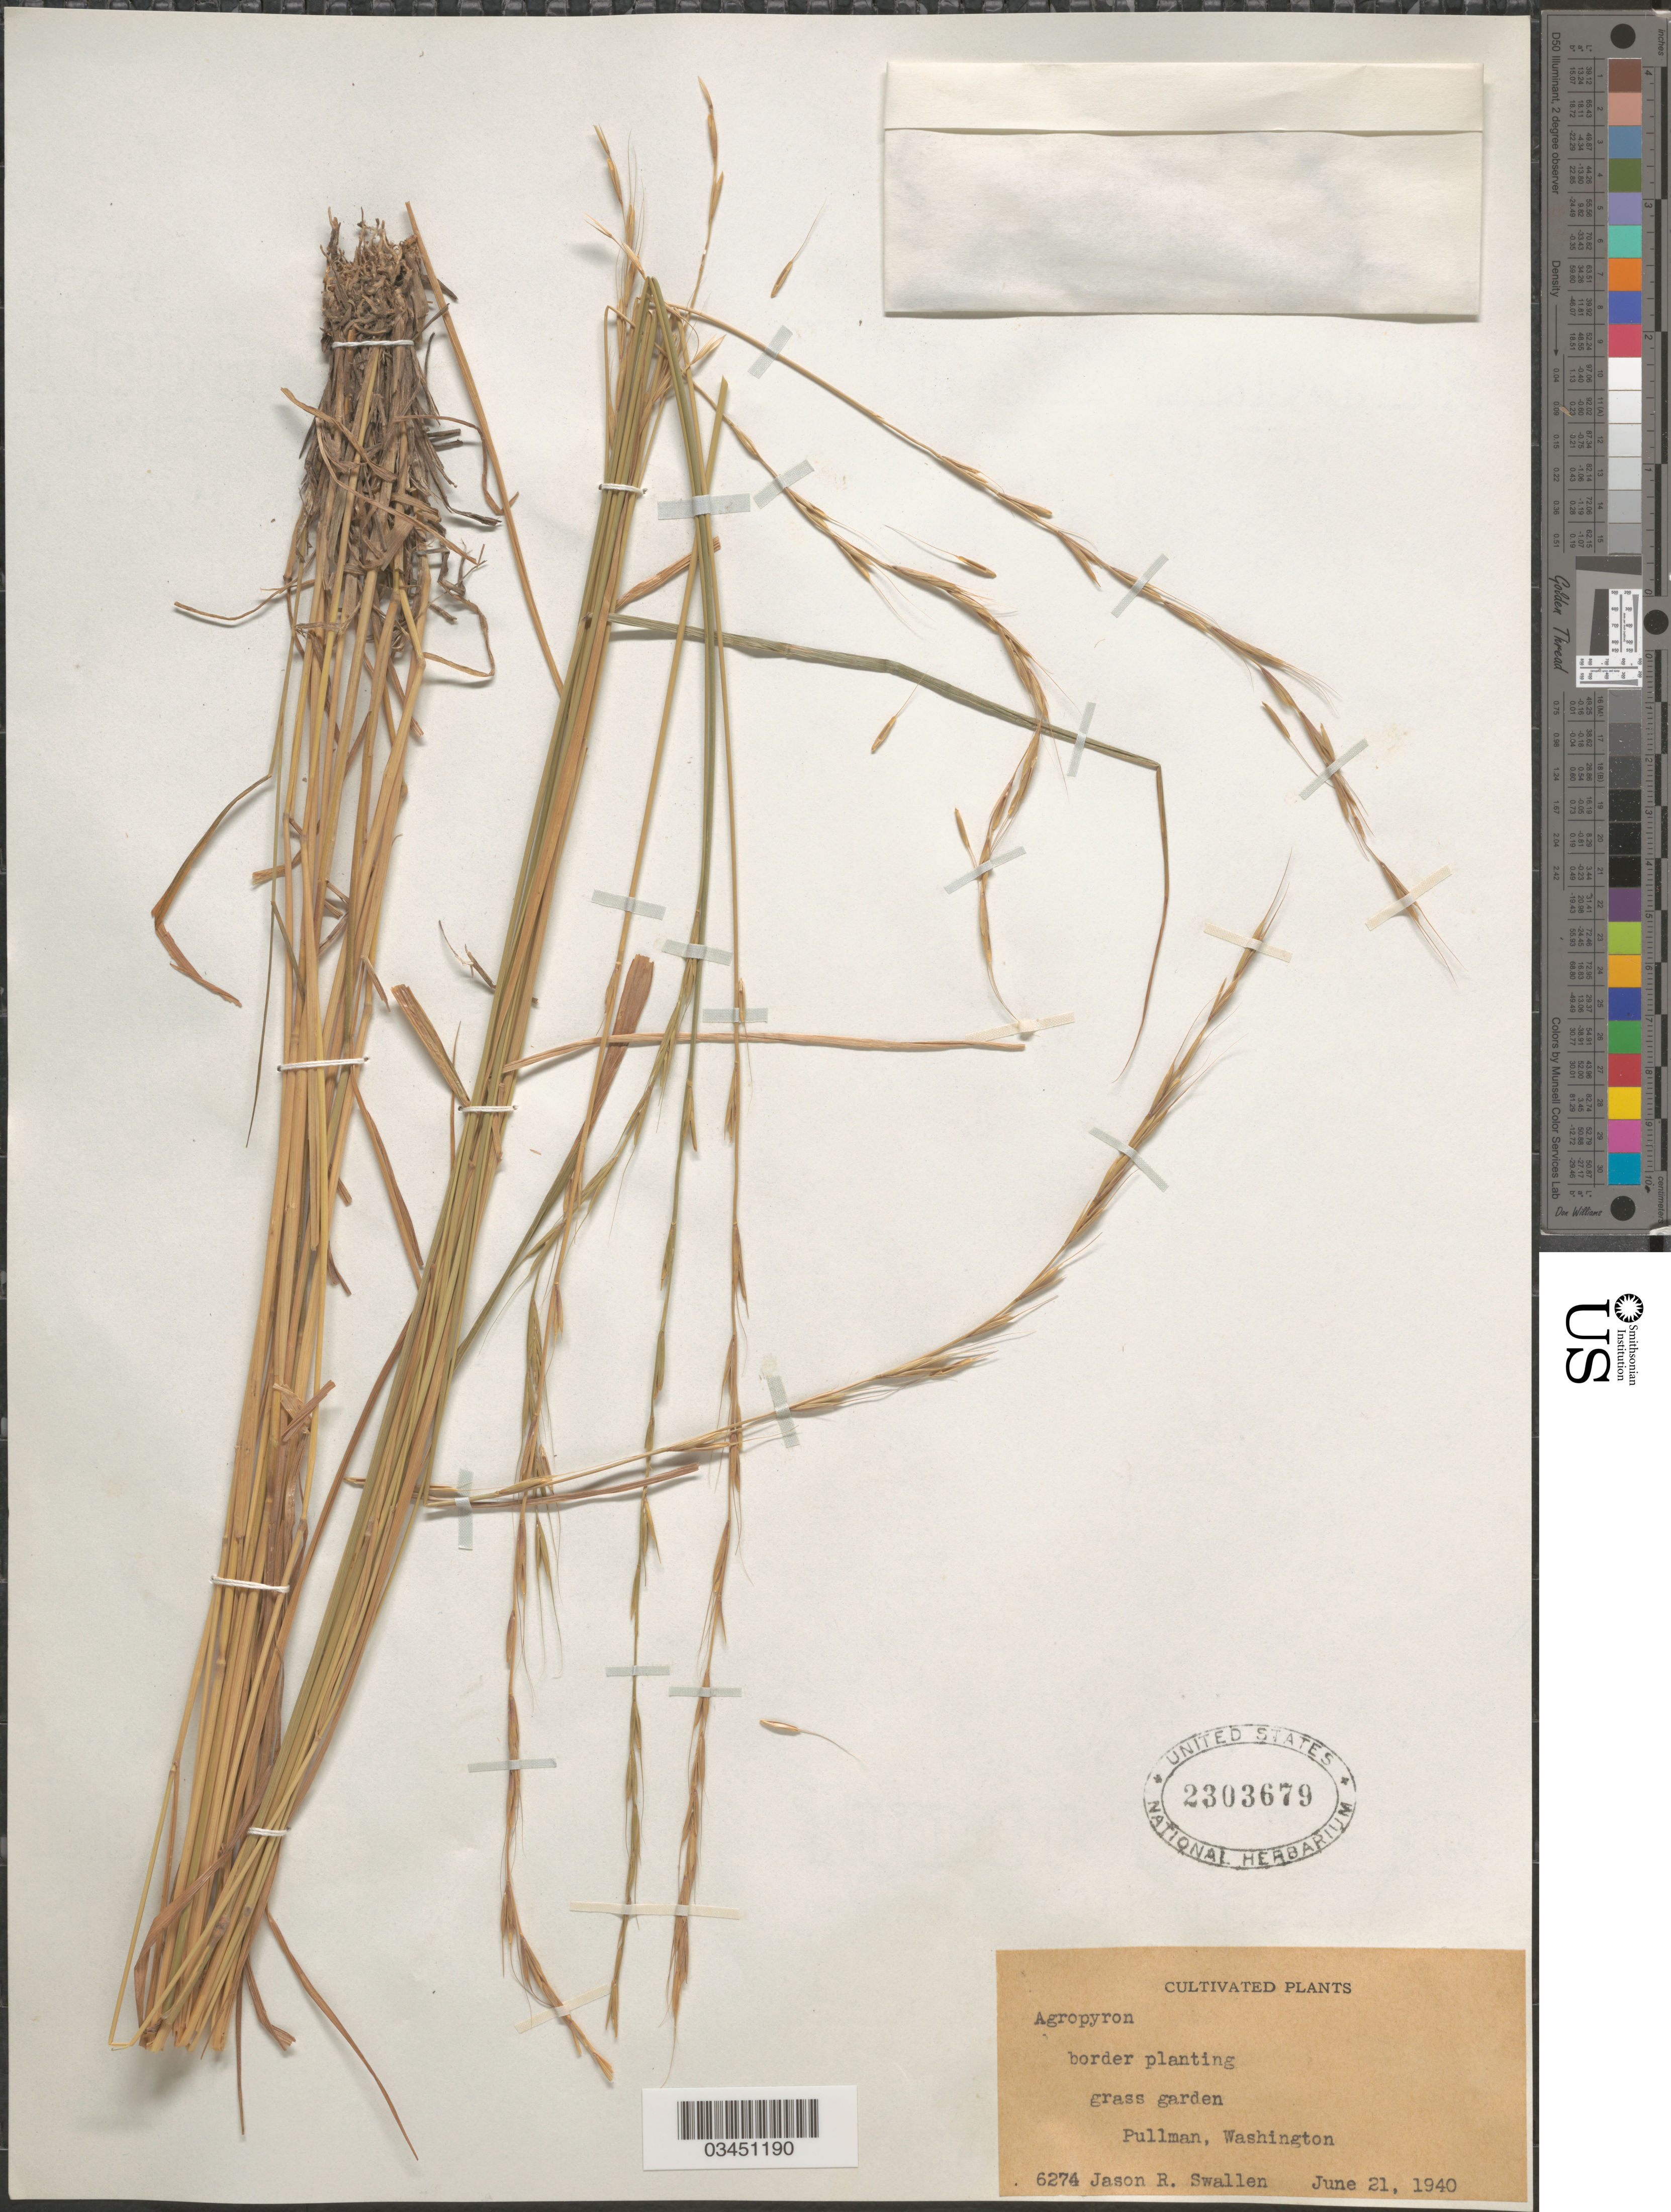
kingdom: Plantae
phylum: Tracheophyta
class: Liliopsida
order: Poales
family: Poaceae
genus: Elymus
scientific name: Elymus sp.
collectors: J. R. Swallen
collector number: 6274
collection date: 1940-06-21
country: United States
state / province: Washington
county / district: Whitman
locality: Grass garden. Pullman.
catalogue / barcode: US 2303679